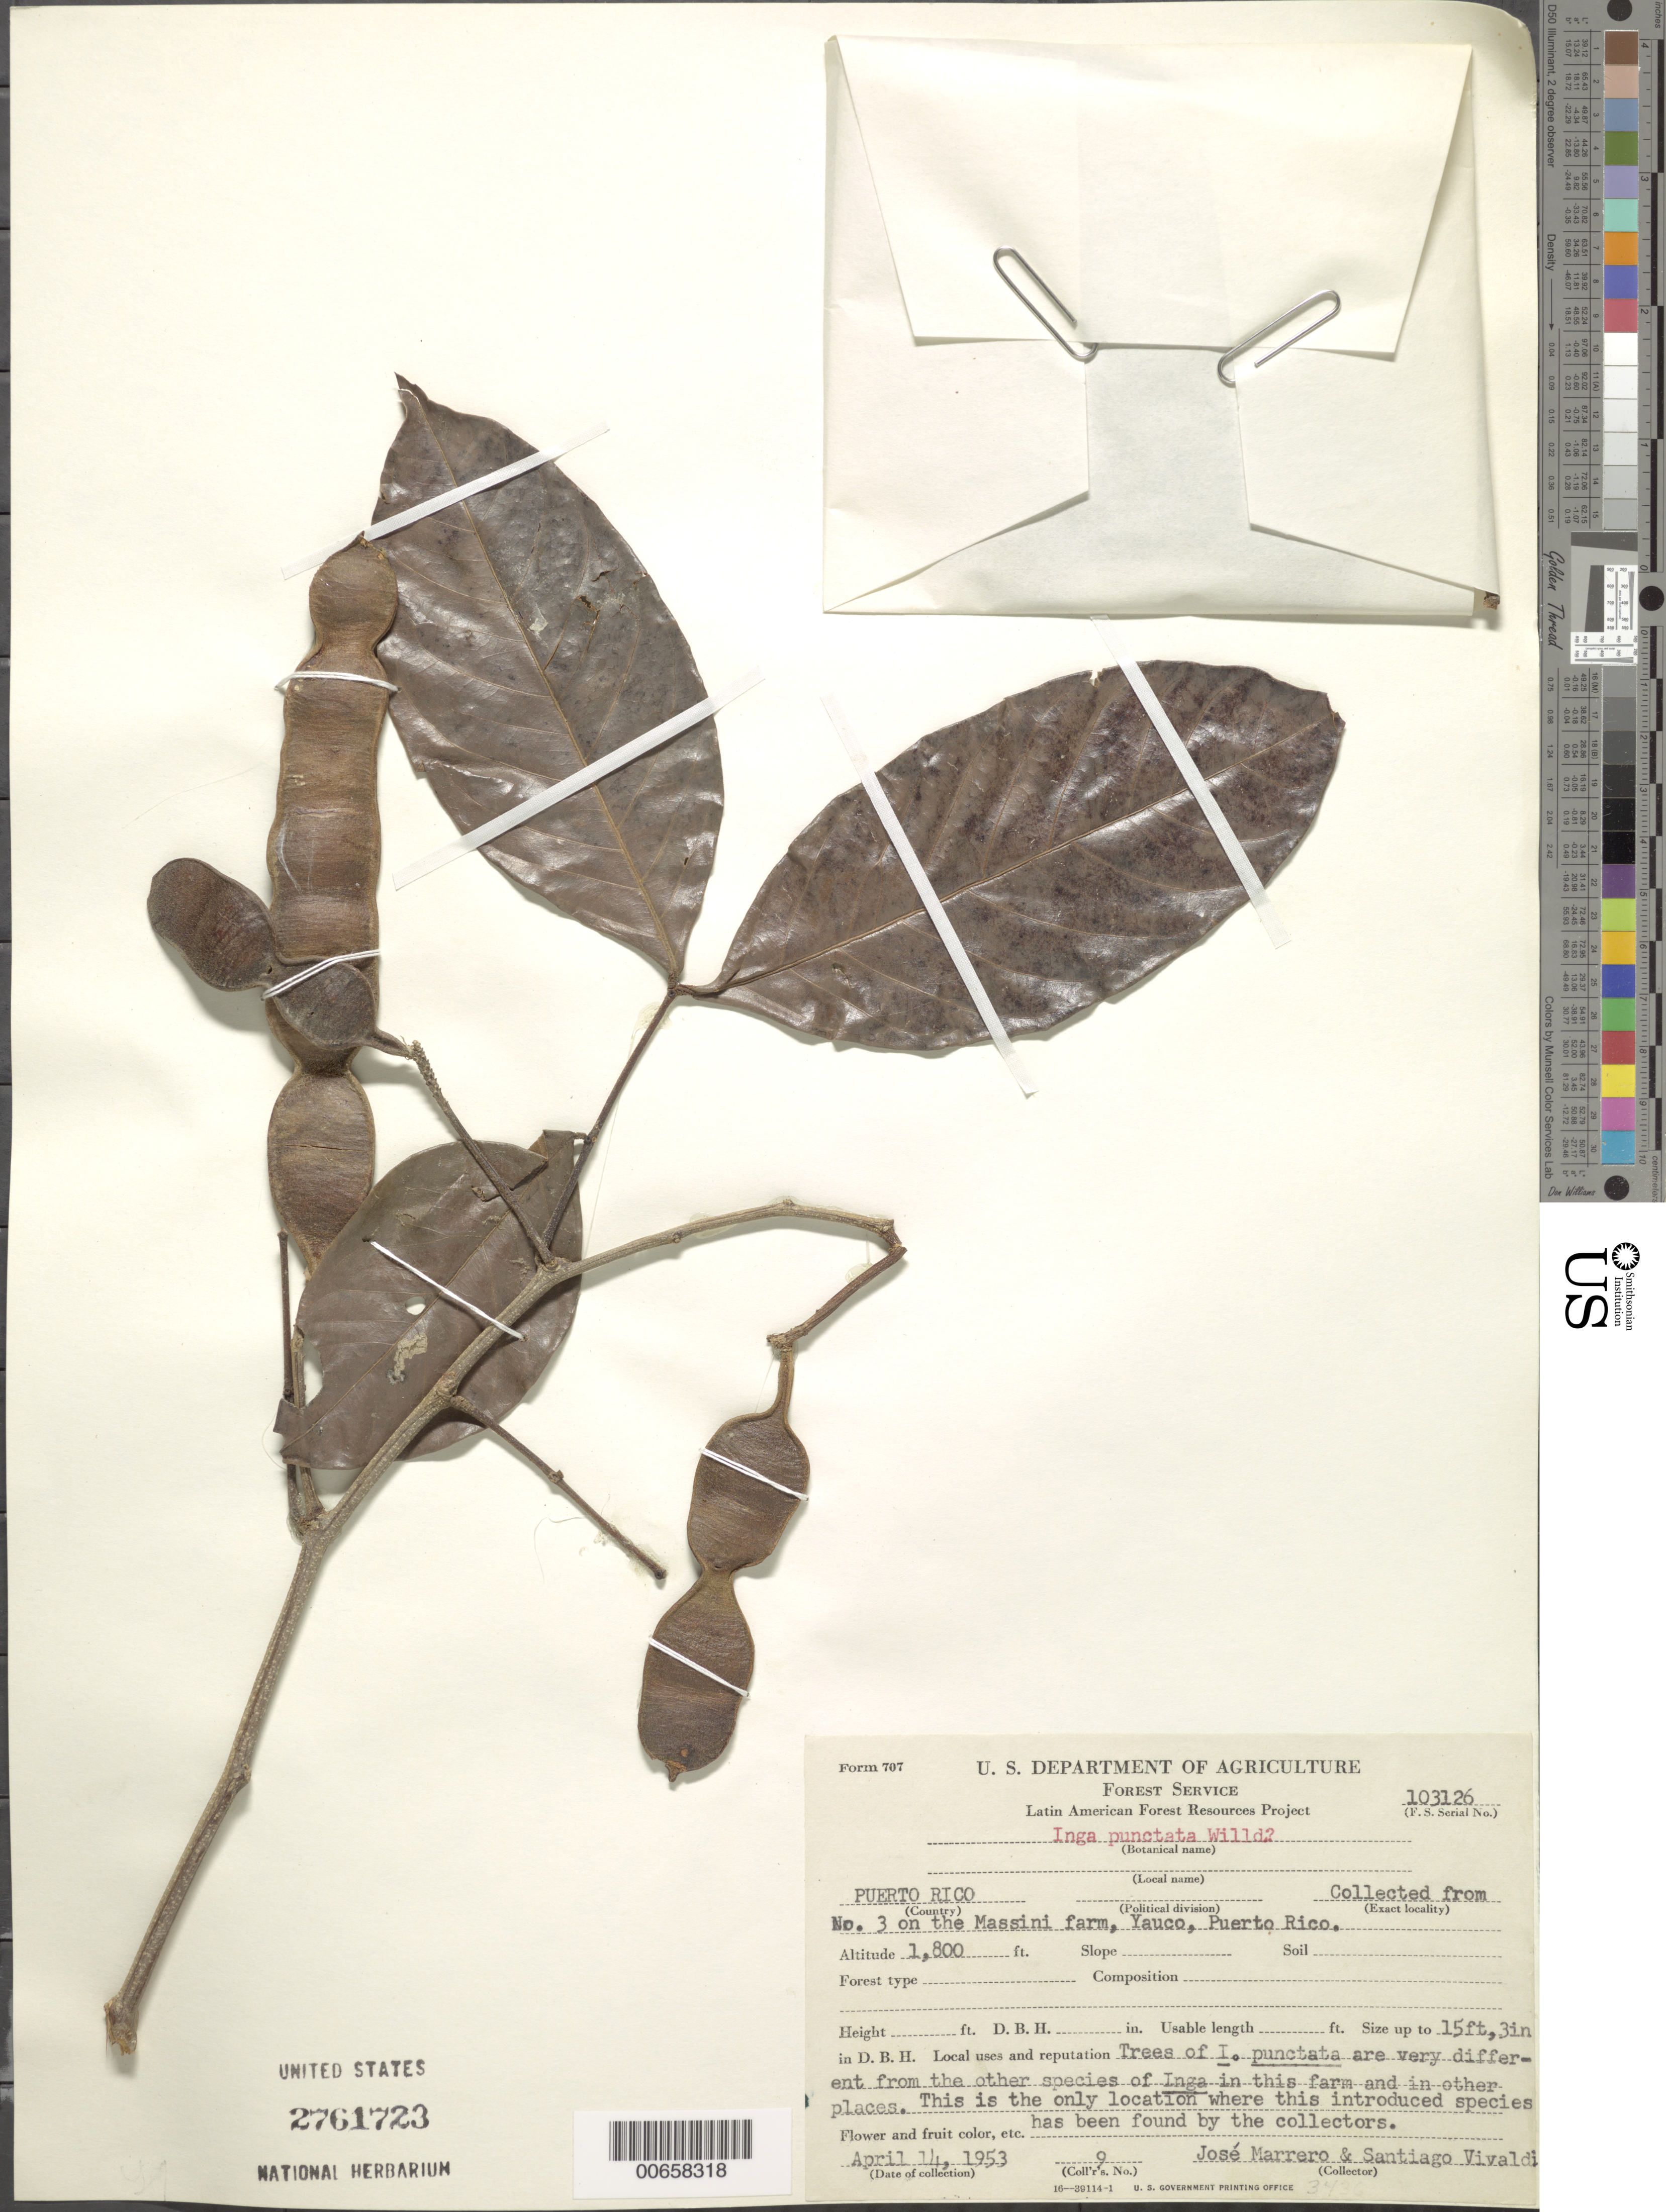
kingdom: Plantae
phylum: Tracheophyta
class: Magnoliopsida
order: Fabales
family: Fabaceae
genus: Inga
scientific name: Inga punctata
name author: Willd.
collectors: J. Marrero & S. Vivaldi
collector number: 9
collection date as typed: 14 Apr 1953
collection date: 1953-04-14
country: Puerto Rico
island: Greater Antilles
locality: Massini farm, Yauco; from tree No. 3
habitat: Farmland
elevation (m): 549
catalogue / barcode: US 2761723